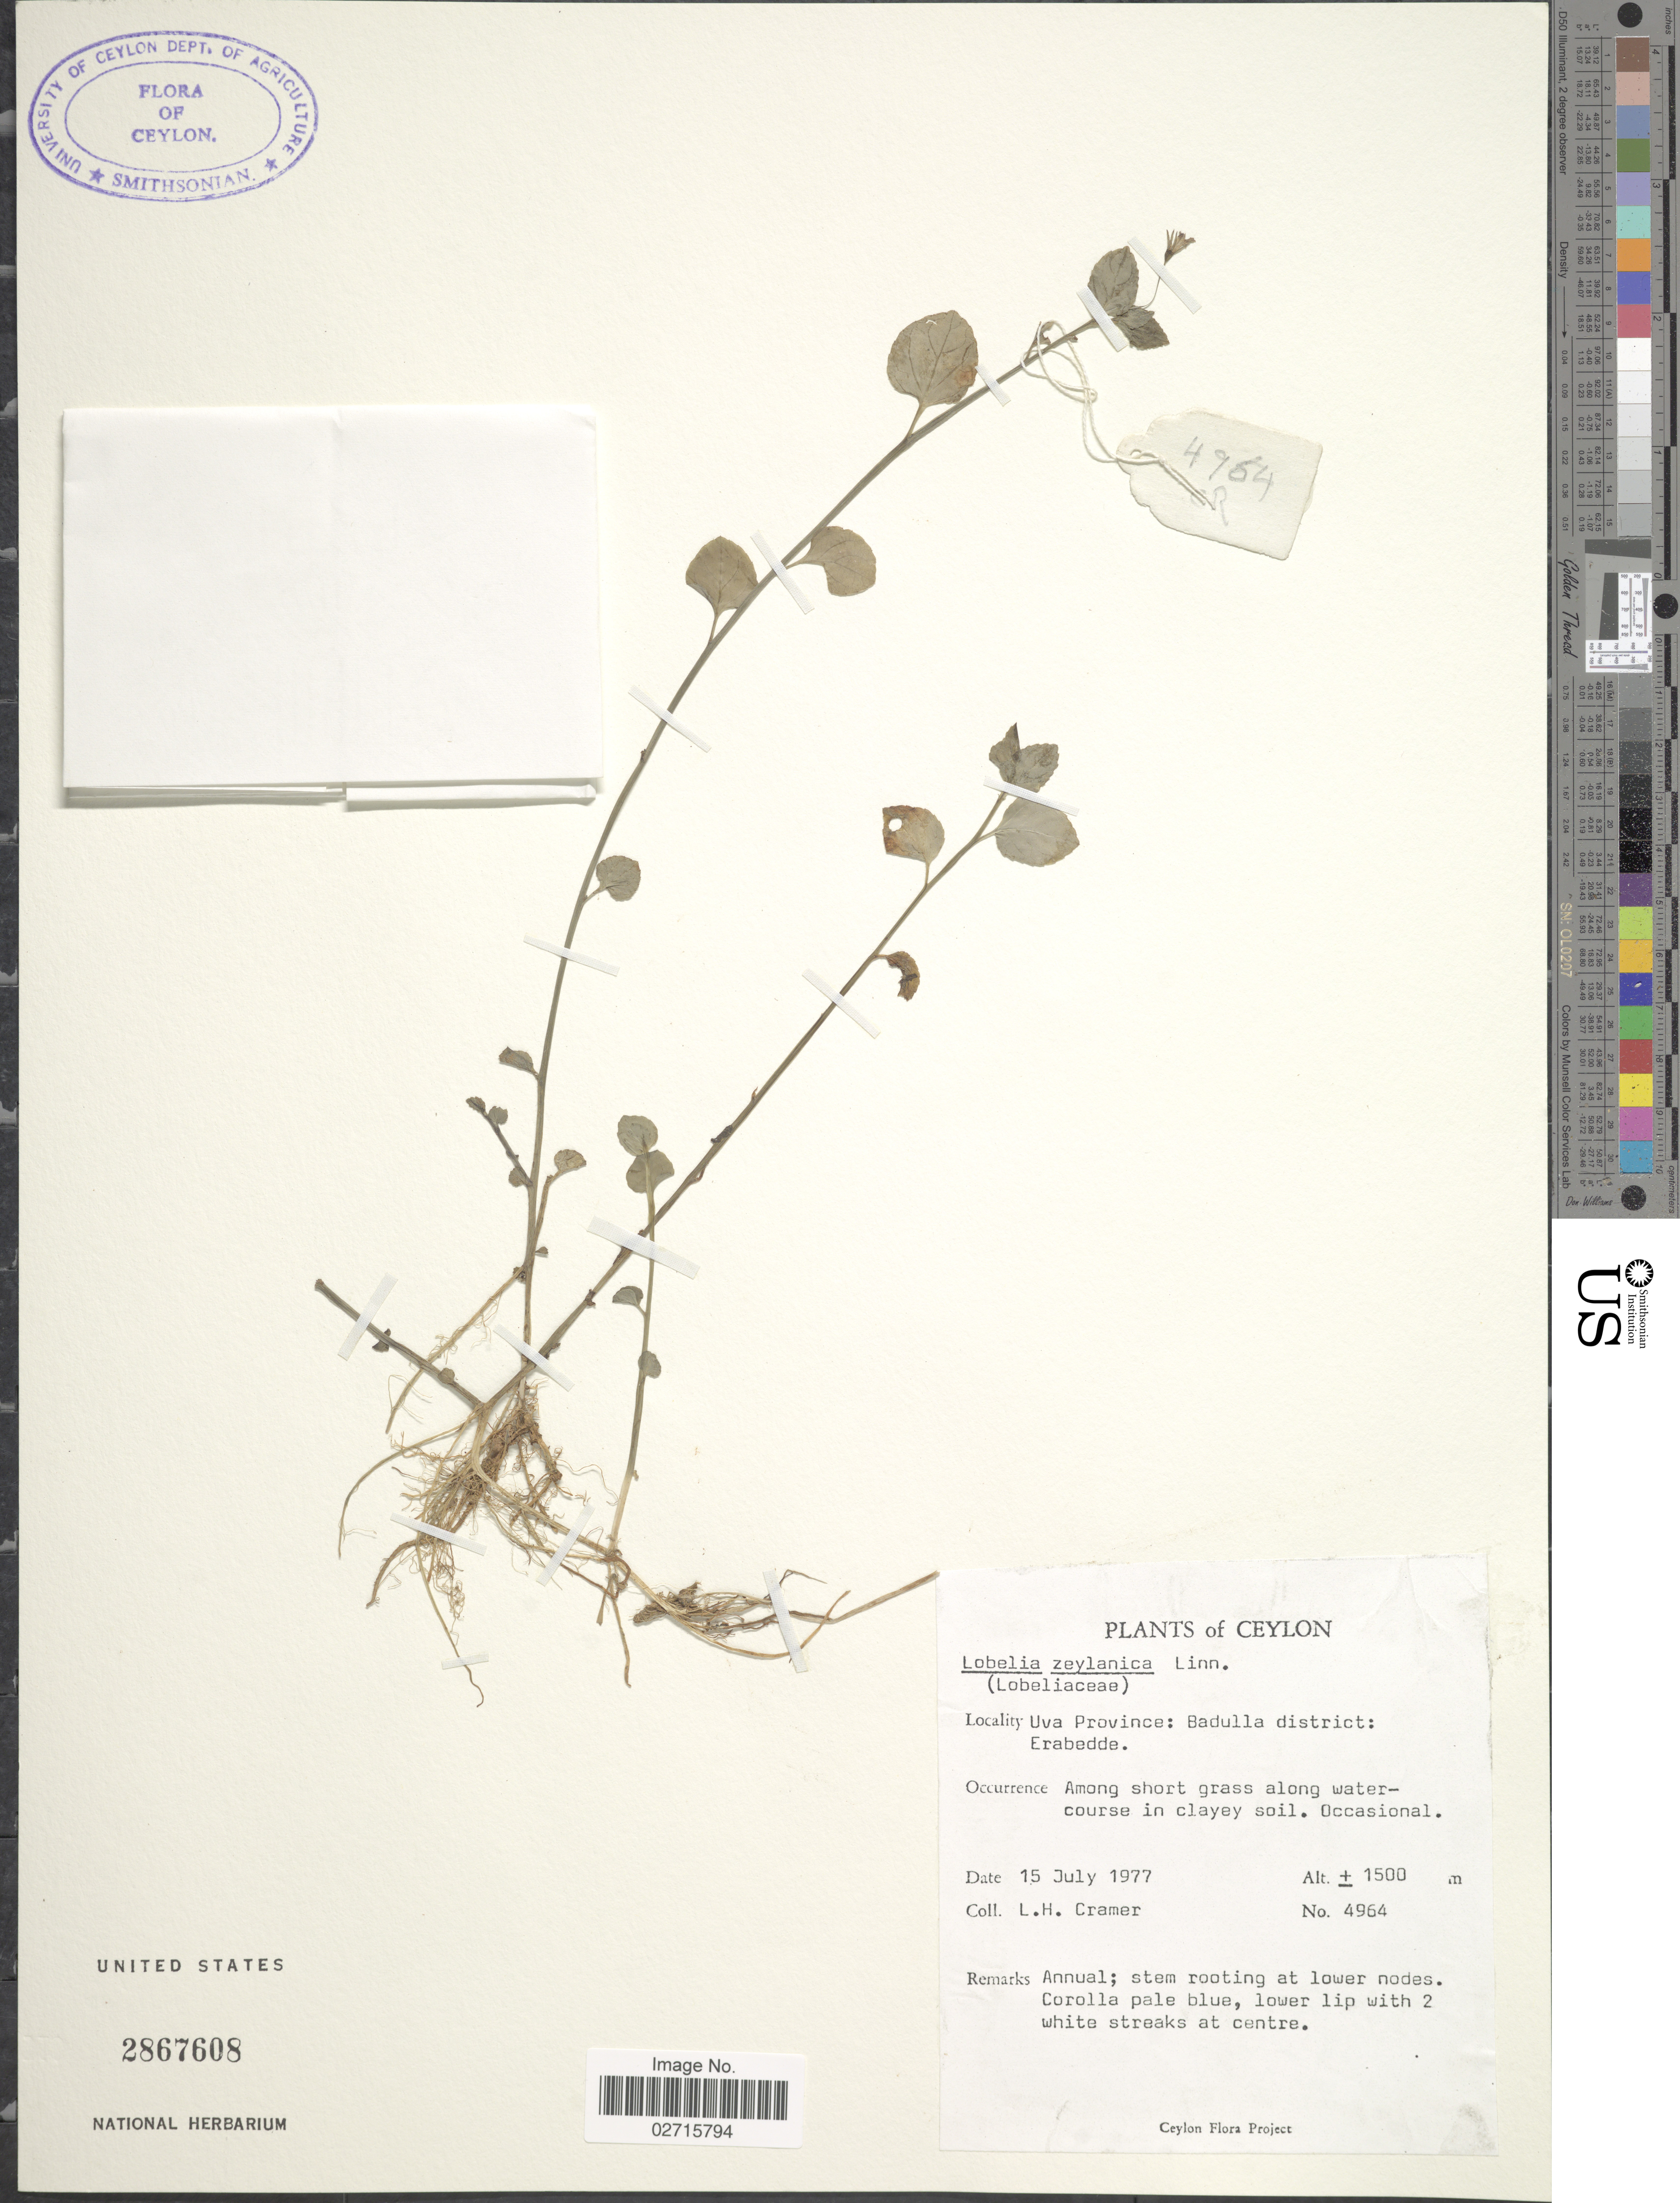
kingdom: Plantae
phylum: Tracheophyta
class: Magnoliopsida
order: Asterales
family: Campanulaceae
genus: Lobelia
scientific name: Lobelia succulenta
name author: Blume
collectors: L. H. Cramer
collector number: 4964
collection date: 1977-07-15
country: Sri Lanka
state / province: Uva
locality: Ceylon. Uva Province: Badulla district: Erabedde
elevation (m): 1500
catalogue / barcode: US 2867608